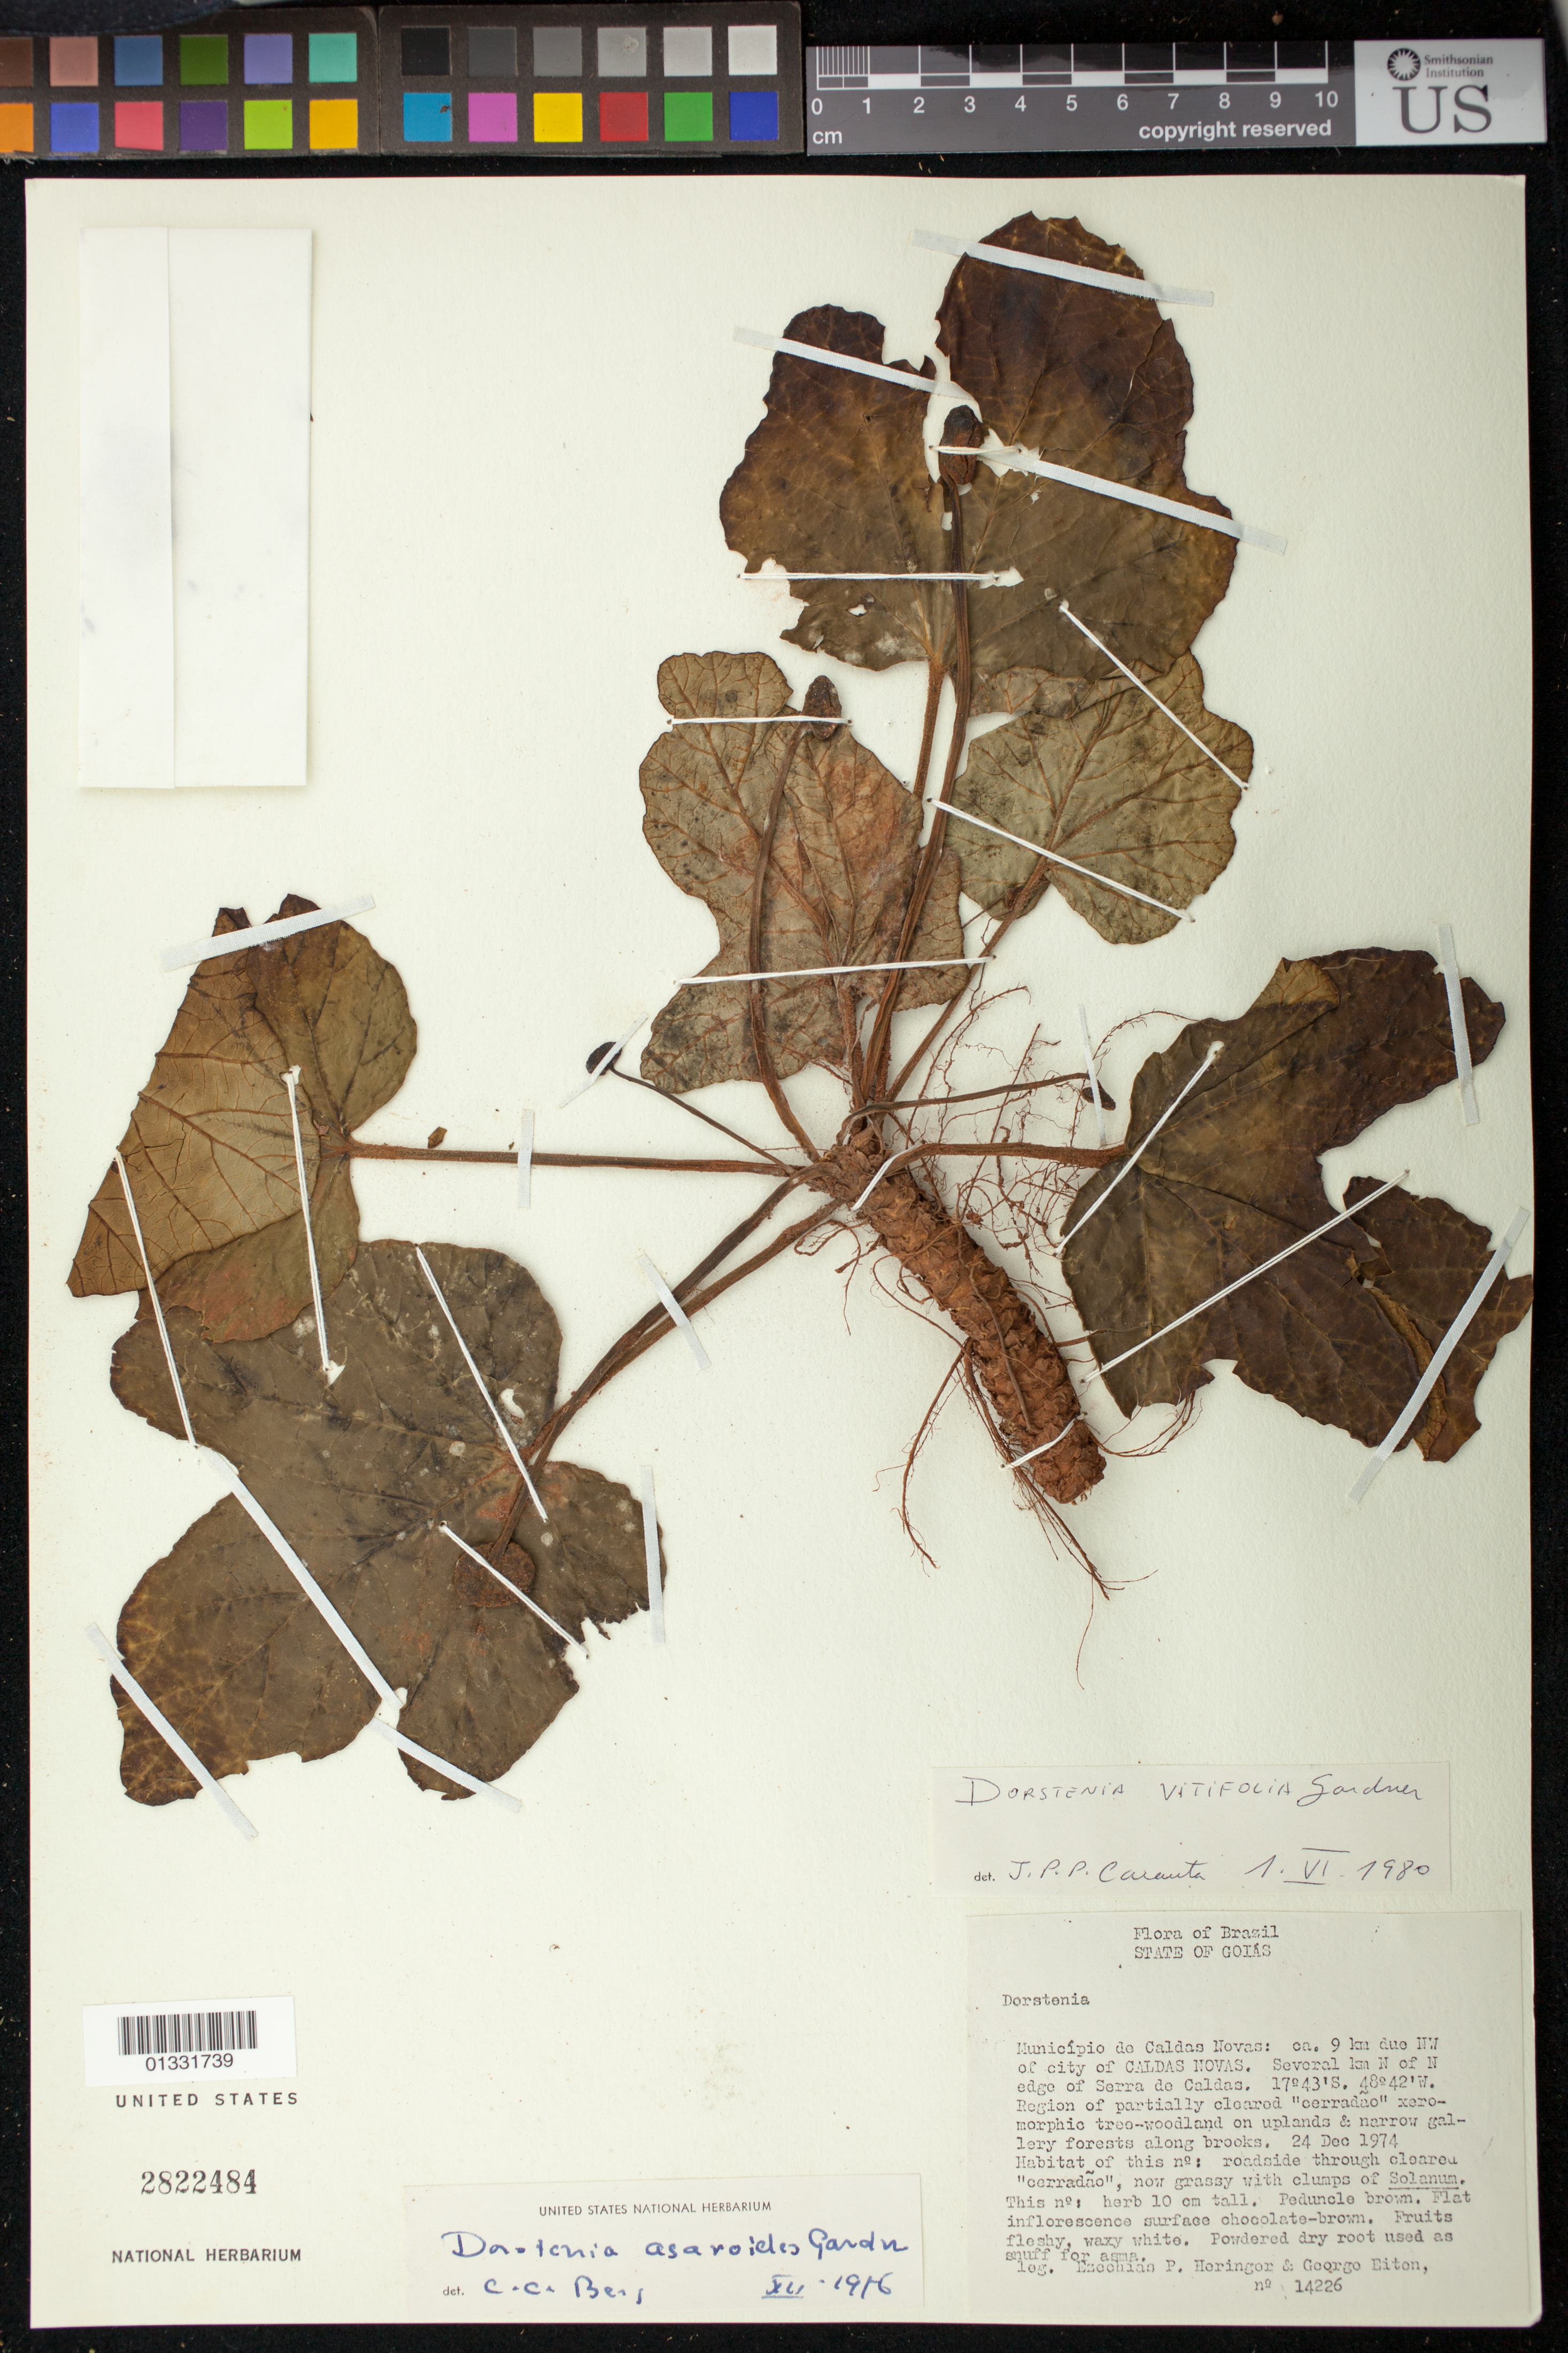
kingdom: Plantae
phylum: Tracheophyta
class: Magnoliopsida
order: Rosales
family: Moraceae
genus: Dorstenia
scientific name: Dorstenia cayapia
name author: Vell.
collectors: E. P. Heringer & G. Eiten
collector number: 14226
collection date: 1974-12-24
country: Brazil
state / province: Goiás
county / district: Caldas Novas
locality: ca.9km NW of city of Caldas Novas. Several km N of N edge of Serra de Caldas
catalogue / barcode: US 2822484